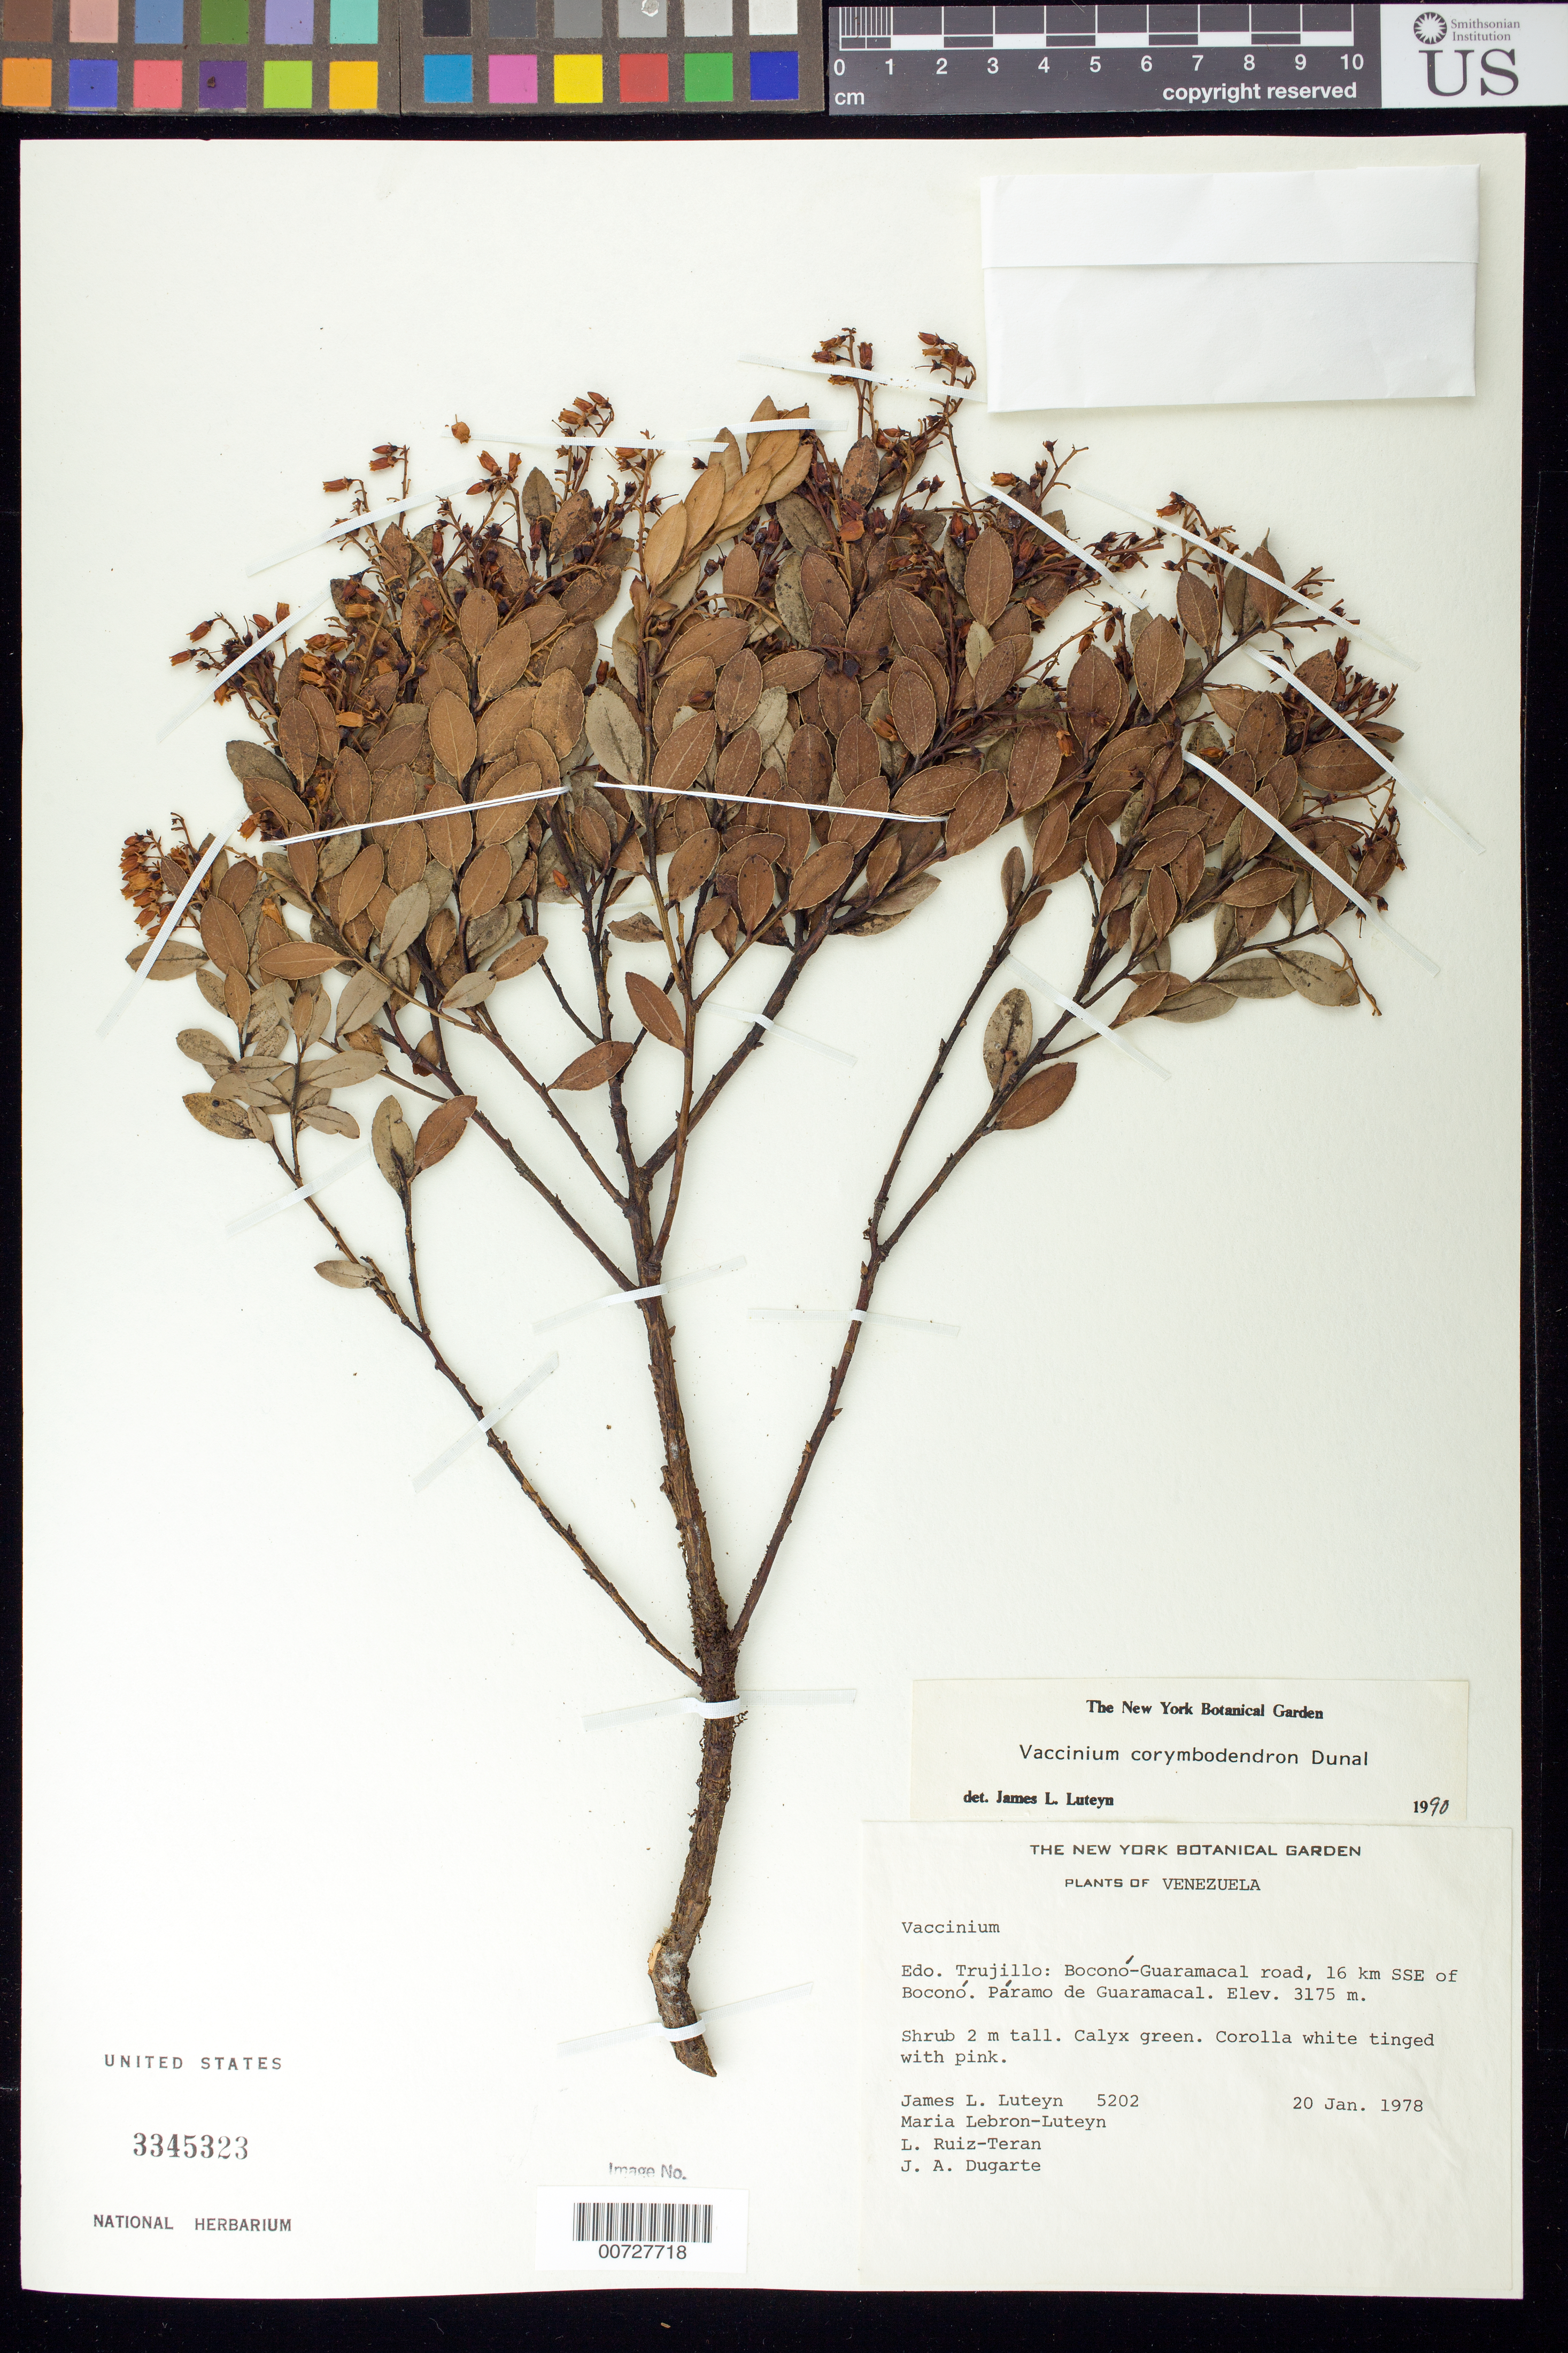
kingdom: Plantae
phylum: Tracheophyta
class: Magnoliopsida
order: Ericales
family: Ericaceae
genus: Vaccinium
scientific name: Vaccinium floribundum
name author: Kunth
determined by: Dorr, L. J., (BOT), Smithsonian Institution - National Museum of Natural History (UNITED STATES)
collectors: J. L. Luteyn, M. L. Lebrón-Luteyn, L. E. Ruíz-Terán & J. Dugarte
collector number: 5202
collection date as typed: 20 Jan 1978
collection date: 1978-01-20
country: Venezuela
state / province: Trujillo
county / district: Boconó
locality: Páramo de Guaramacal, Boconó-Guaramacal Road, 16 km SSE of Boconó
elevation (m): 3175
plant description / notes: NY, US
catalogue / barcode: US 3345323